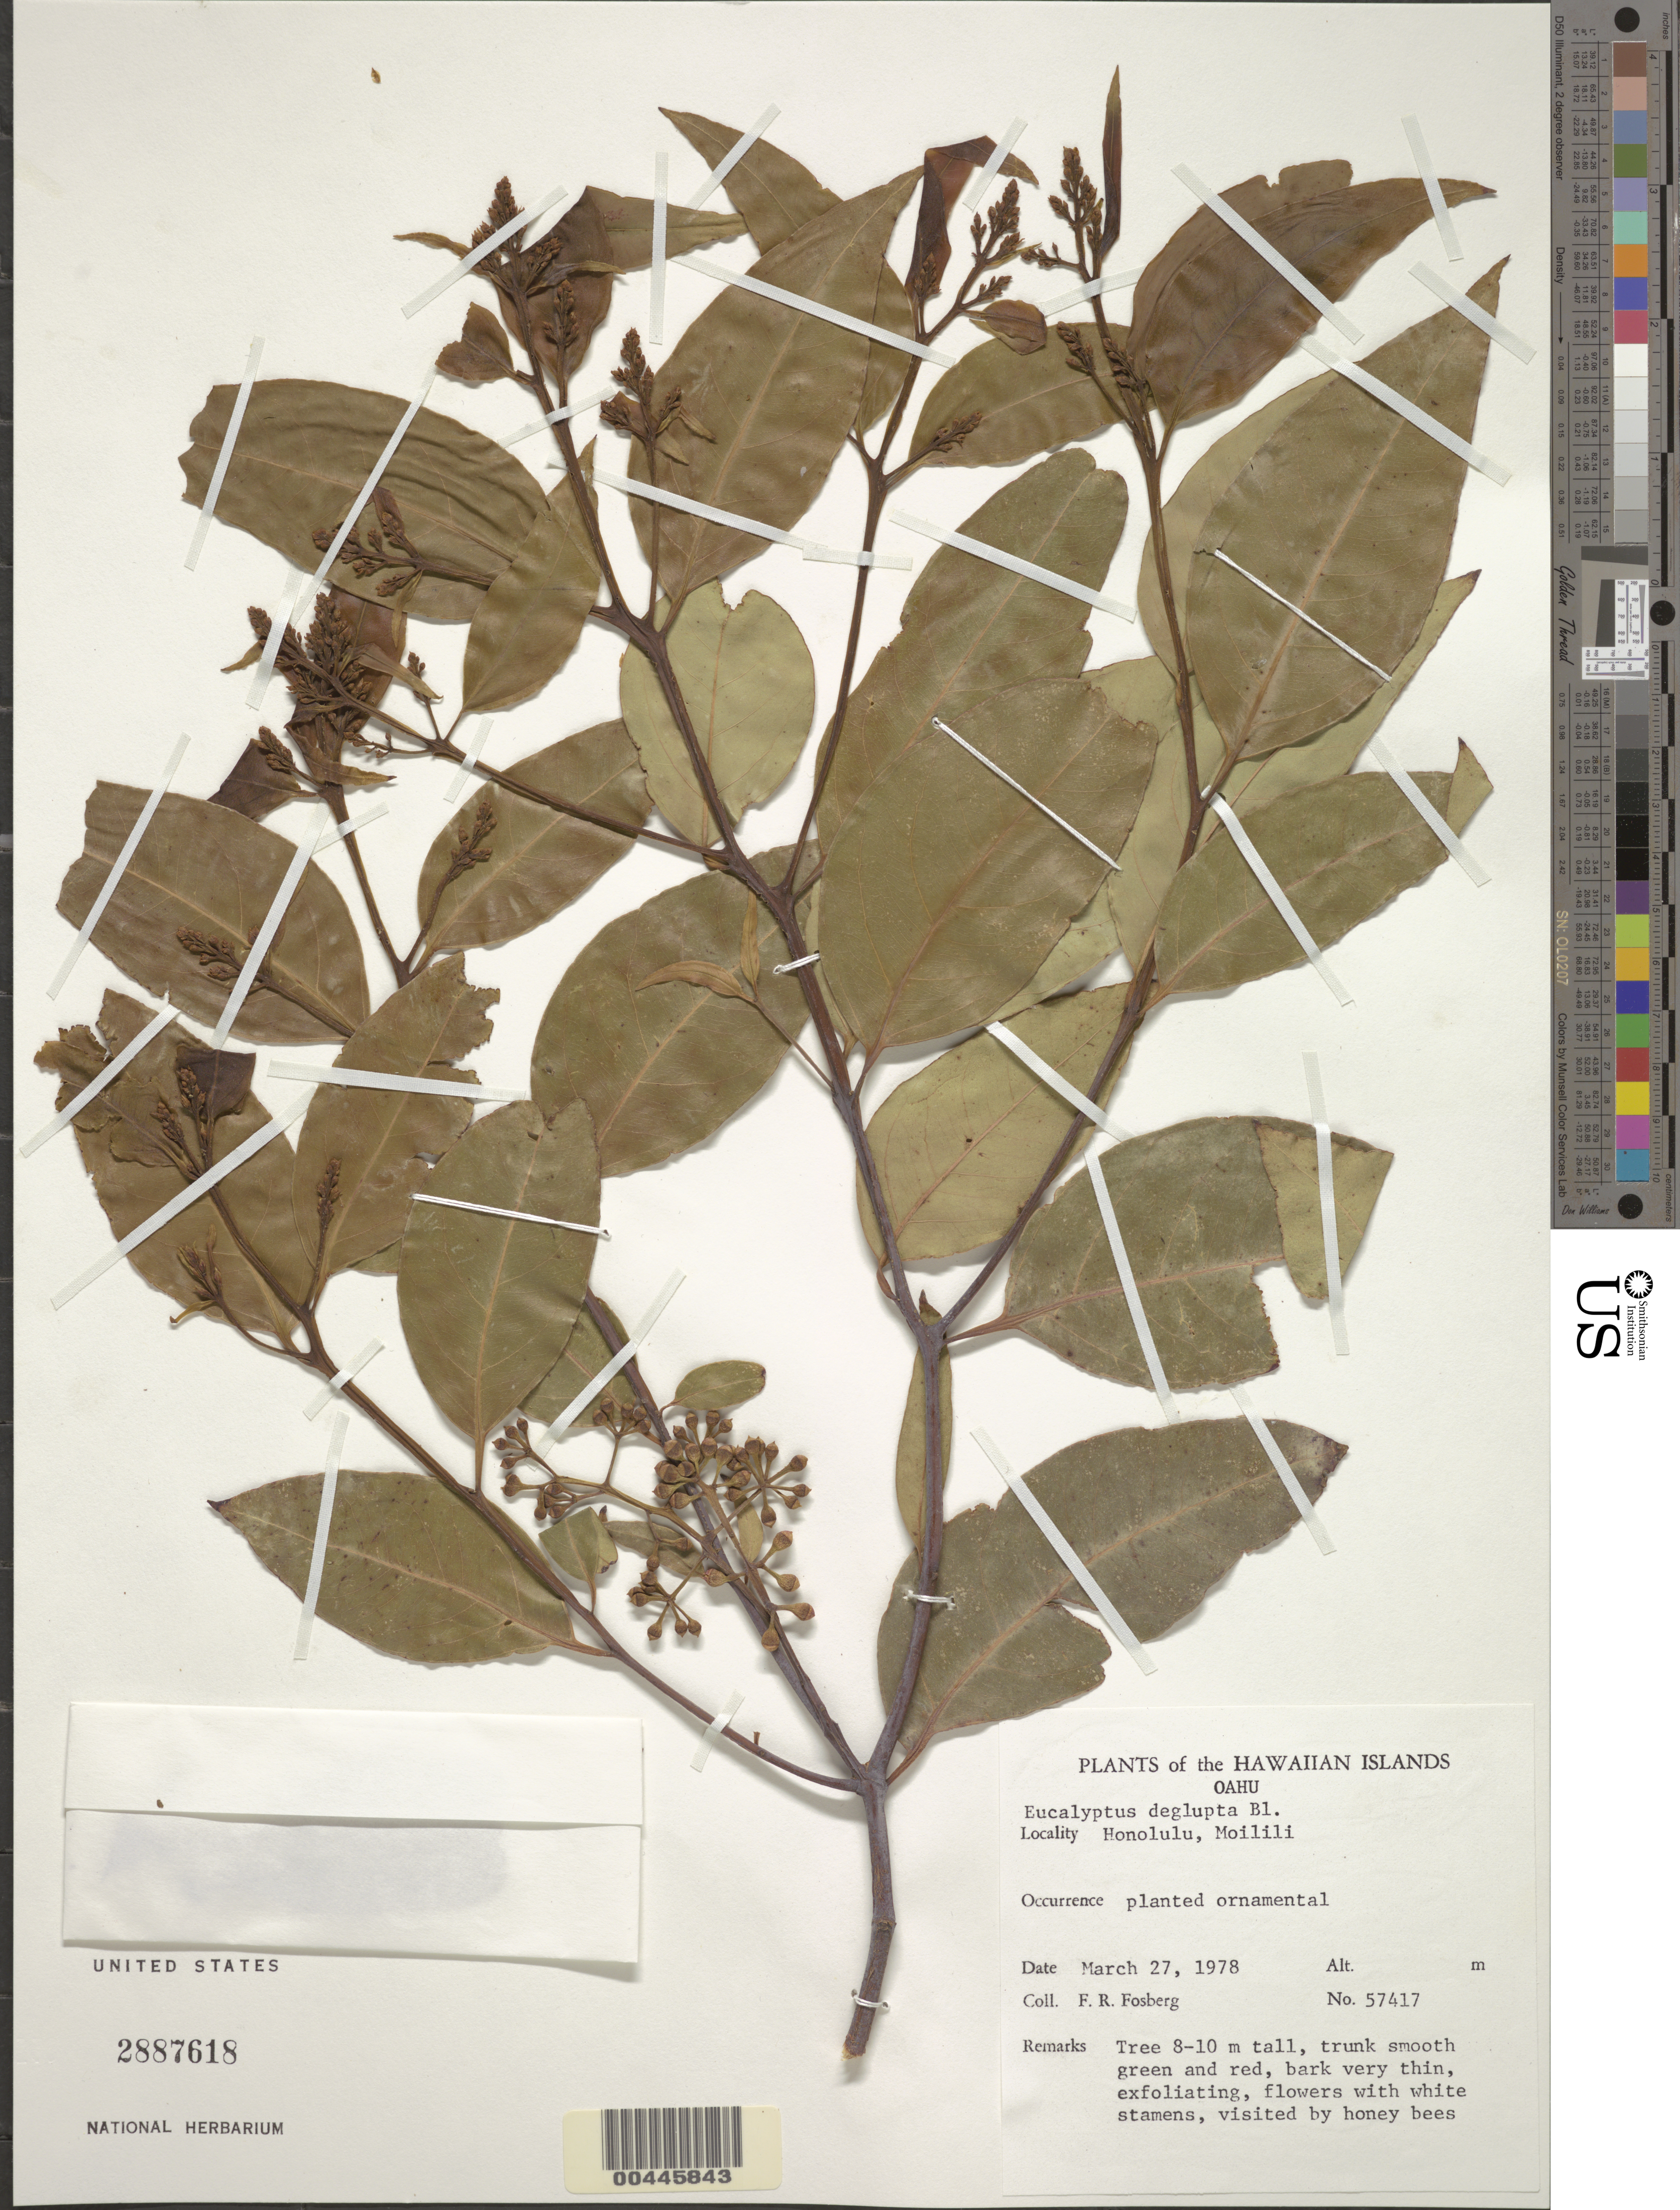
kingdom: Plantae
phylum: Tracheophyta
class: Magnoliopsida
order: Myrtales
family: Myrtaceae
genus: Eucalyptus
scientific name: Eucalyptus deglupta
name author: Blume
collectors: F. R. Fosberg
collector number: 57417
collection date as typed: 27 Mar 1978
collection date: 1978-03-27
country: United States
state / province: Hawaii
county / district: Honolulu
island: Oahu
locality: Honolulu, Moilili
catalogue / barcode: US 2887618